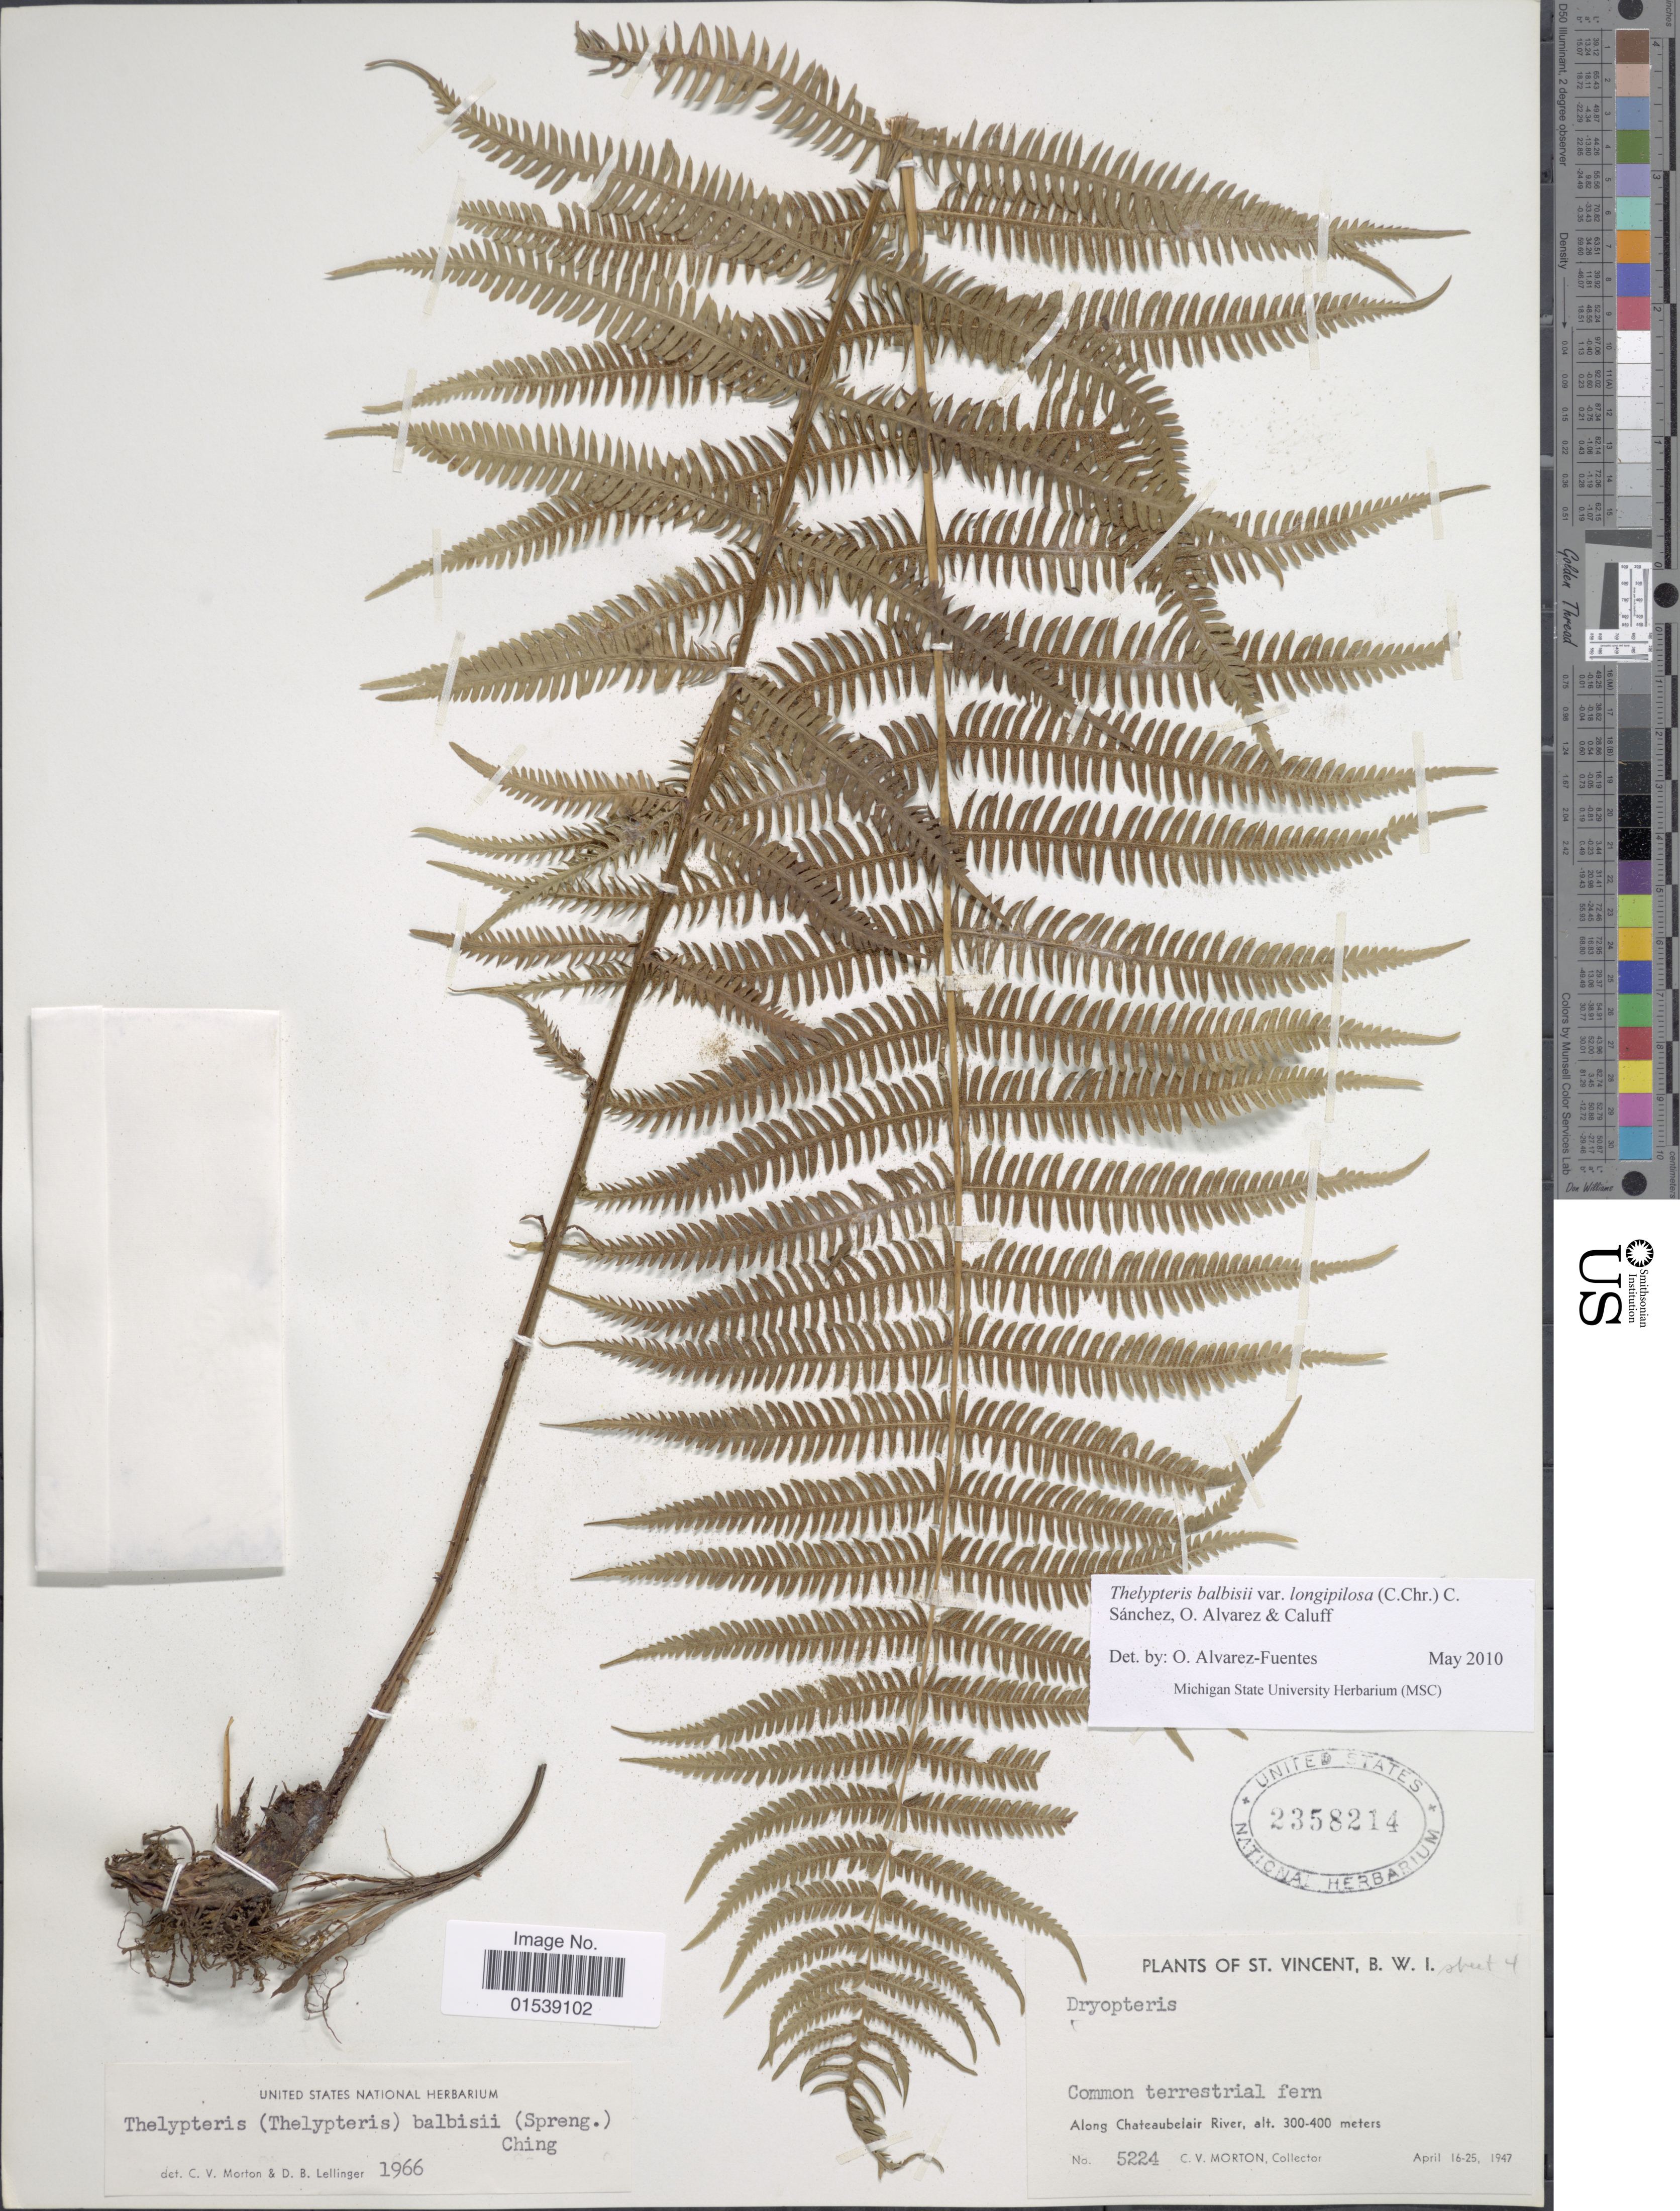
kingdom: Plantae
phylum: Tracheophyta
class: Polypodiopsida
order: Polypodiales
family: Thelypteridaceae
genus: Amauropelta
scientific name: Amauropelta balbisii (Spreng.) comb. nov., ined. 2015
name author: (Spreng.)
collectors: C. V. Morton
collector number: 5224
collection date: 1947-04-16/1947-04-25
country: St. Vincent - Grenadines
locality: St. Vincent, B. W. I., along Chateaubelair River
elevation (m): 300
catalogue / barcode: US 2358214